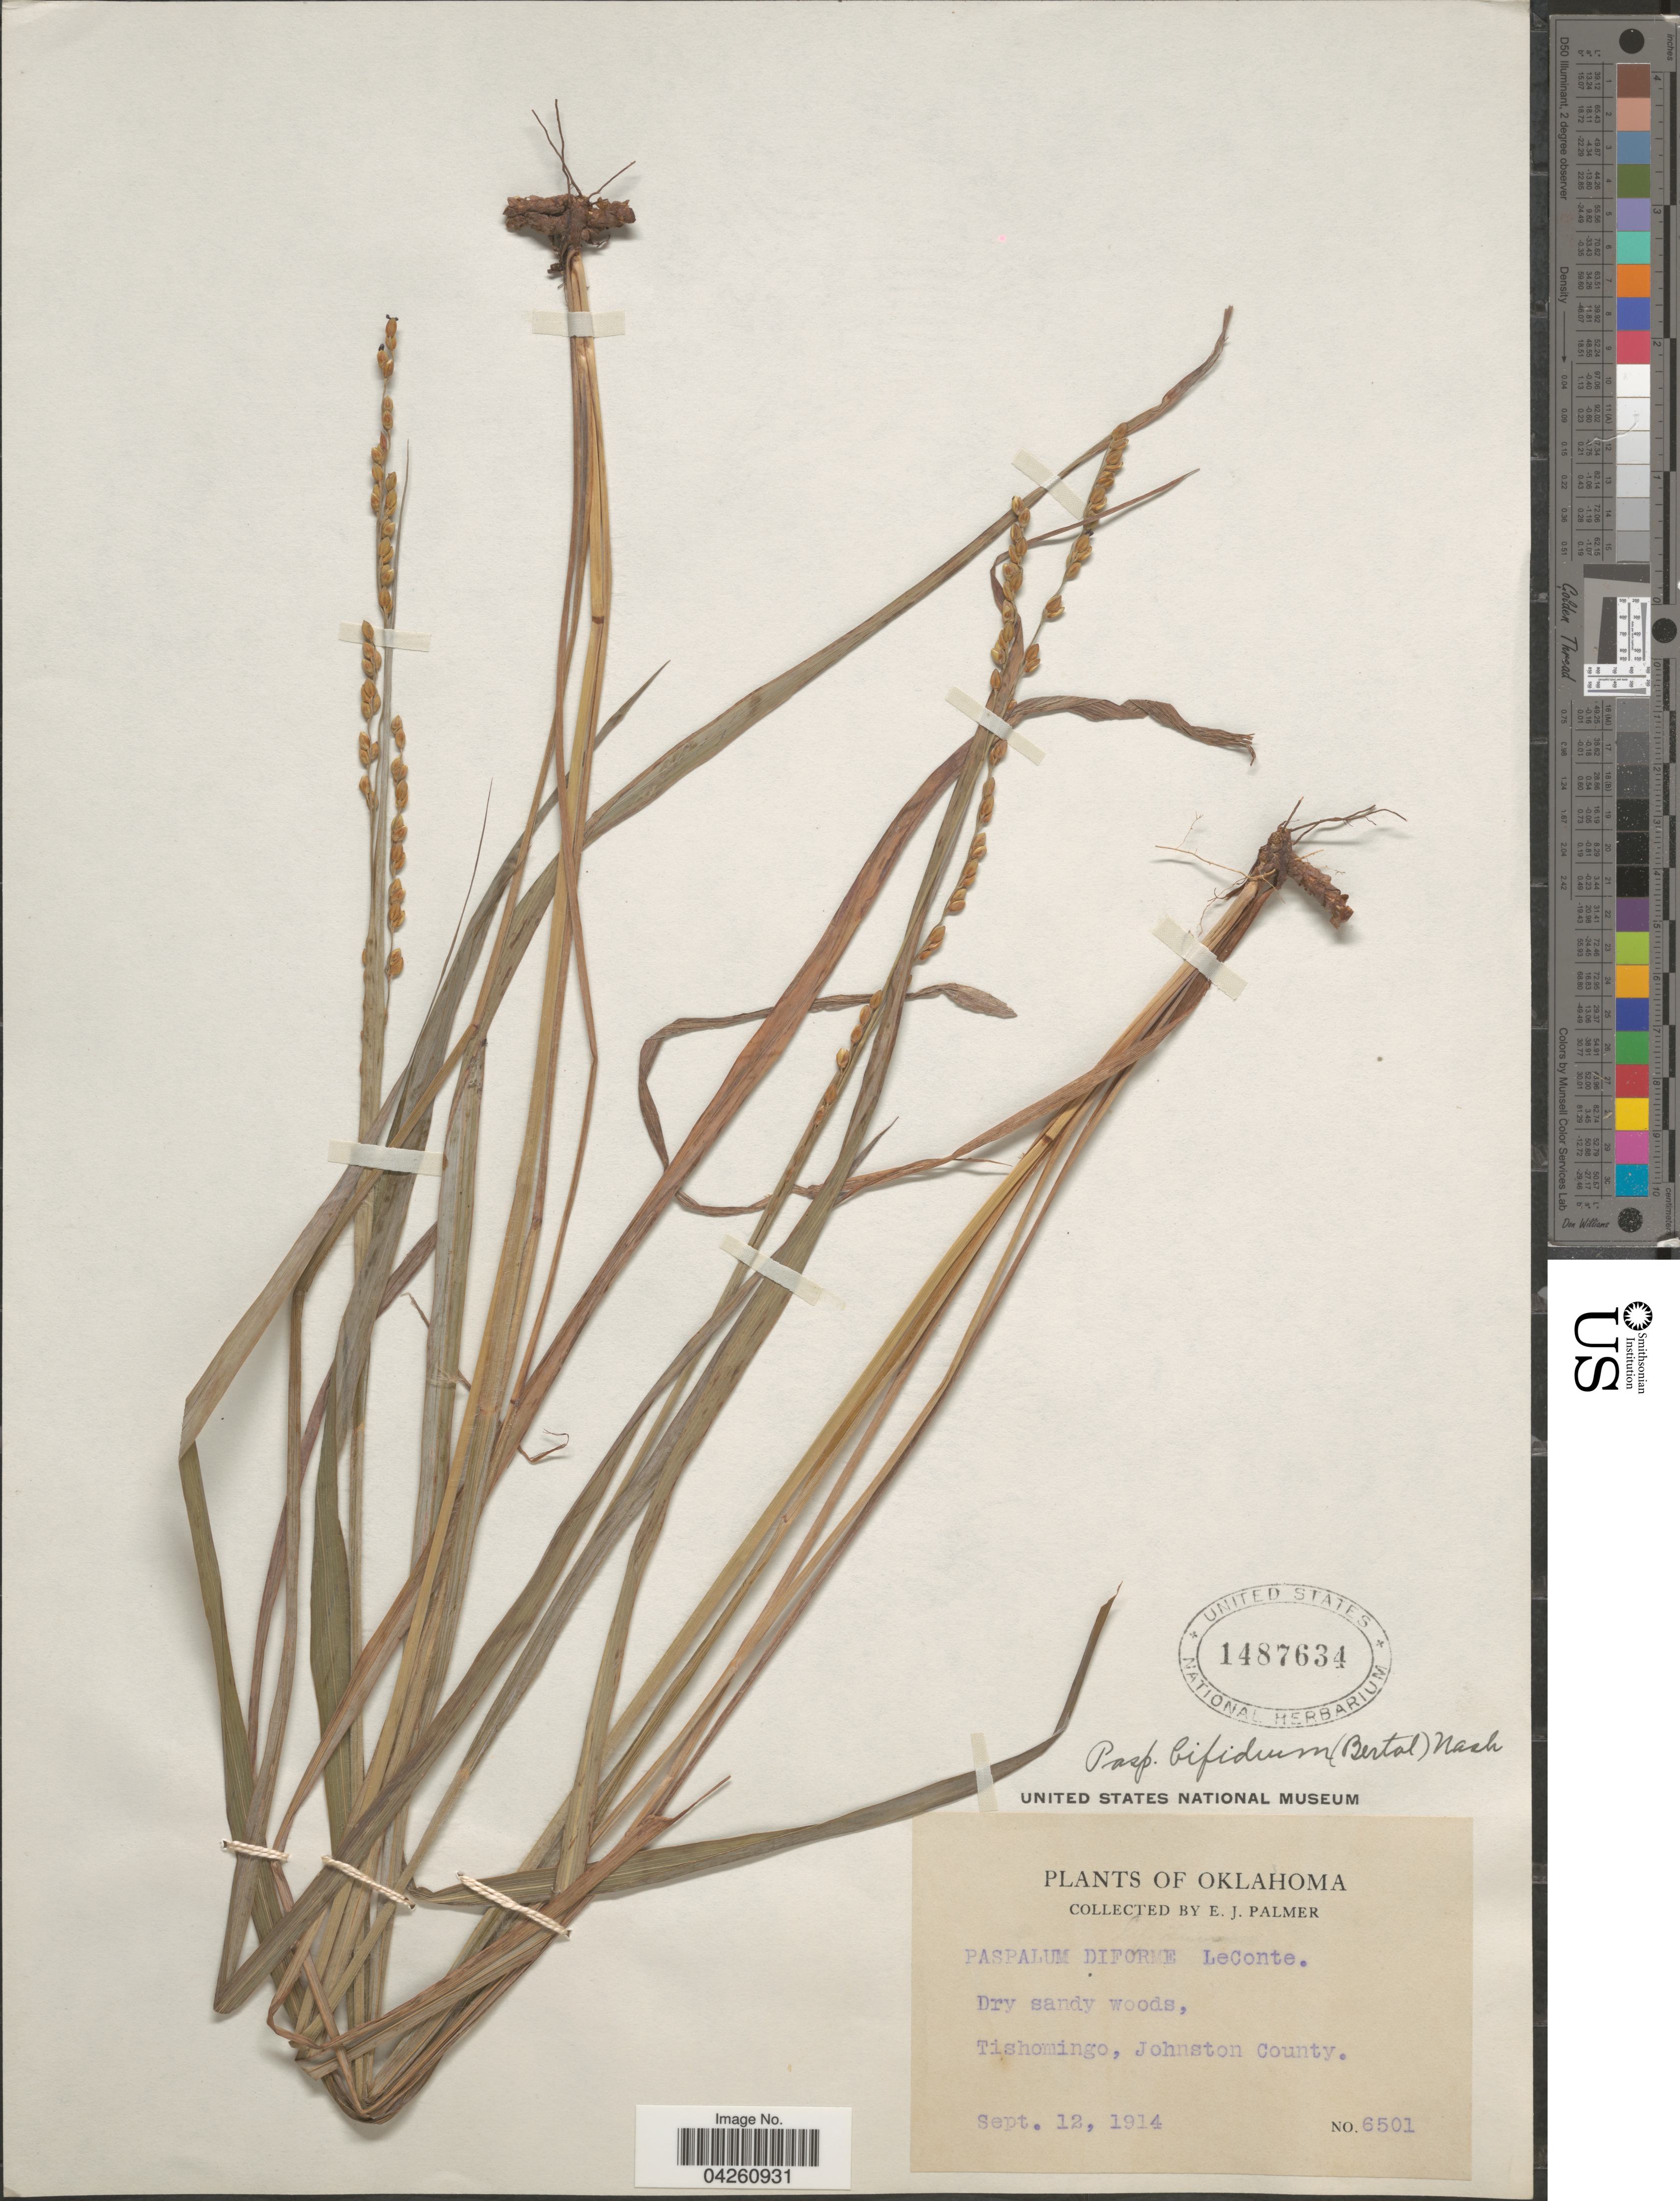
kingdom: Plantae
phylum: Tracheophyta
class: Liliopsida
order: Poales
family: Poaceae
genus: Paspalum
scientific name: Paspalum bifidum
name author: (Bertol.) Nash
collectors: E. J. Palmer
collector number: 6501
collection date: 1914-09-12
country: United States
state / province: Oklahoma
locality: Dry sandy woods, Tishomingo, Johnston County.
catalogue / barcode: US 1487634